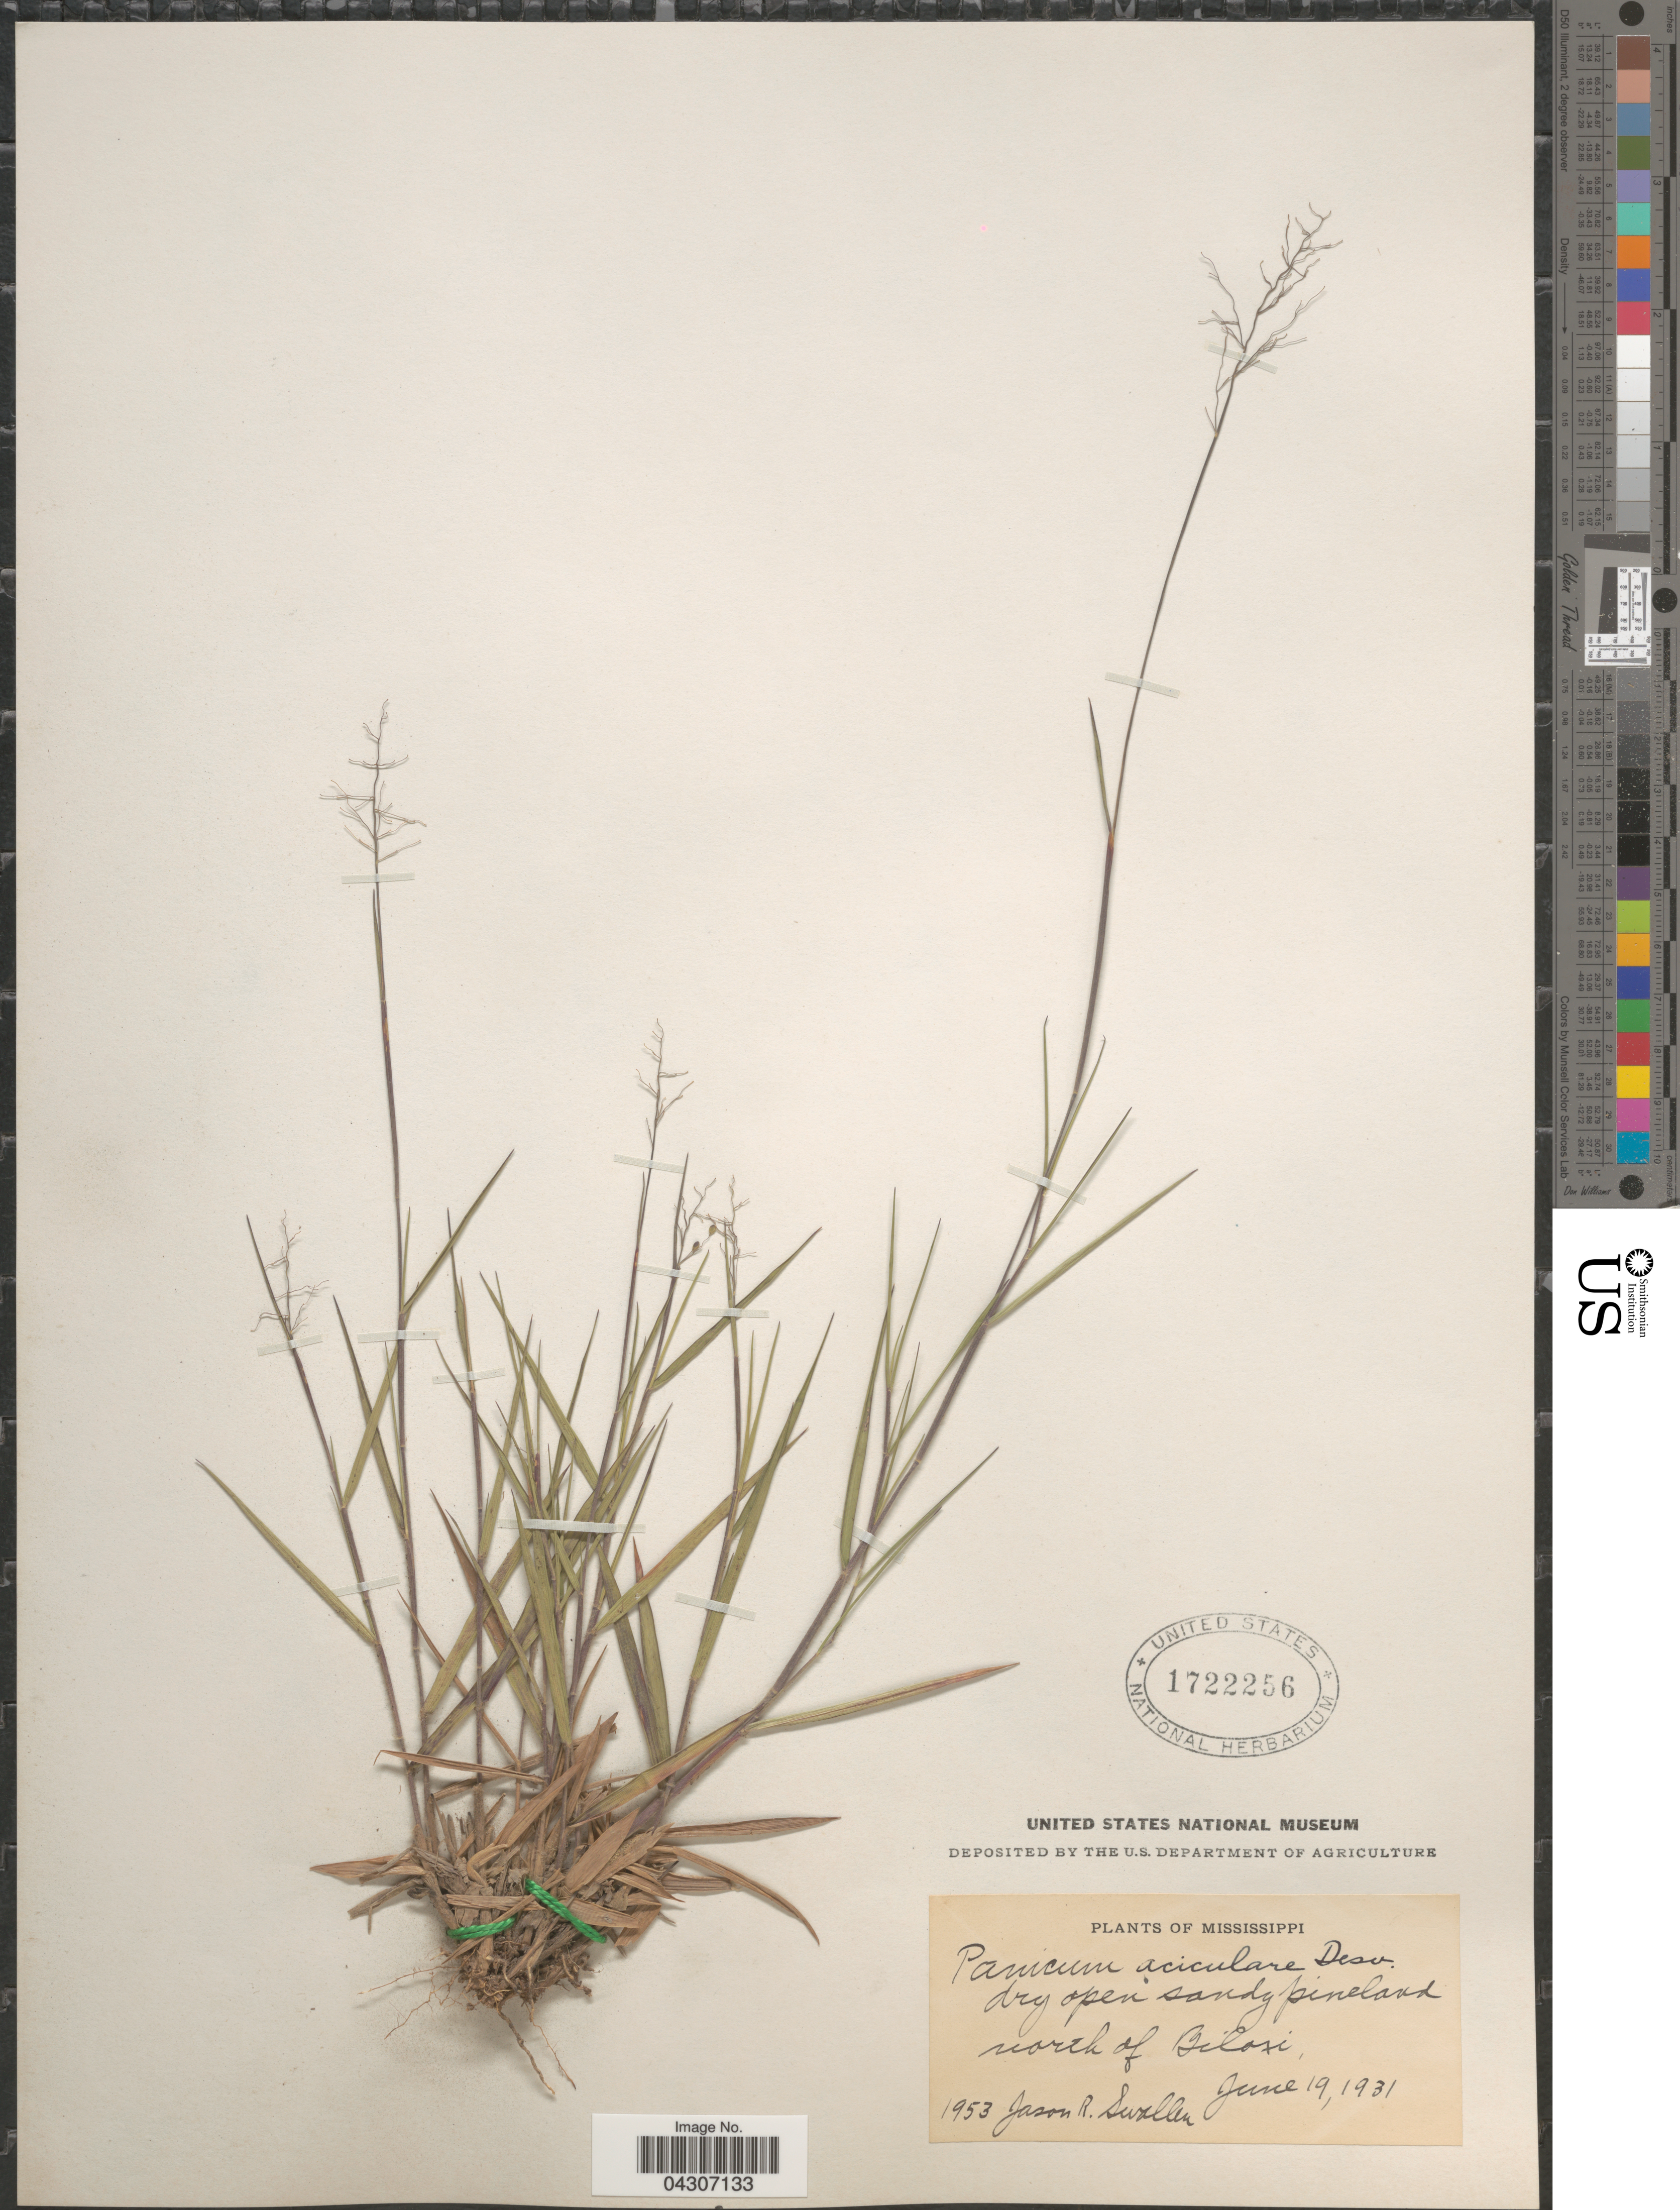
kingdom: Plantae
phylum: Tracheophyta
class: Liliopsida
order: Poales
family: Poaceae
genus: Dichanthelium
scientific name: Dichanthelium aciculare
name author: (Desv. ex Poir.) Gould & C.A. Clark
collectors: J. R. Swallen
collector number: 1953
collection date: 1931-06-19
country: United States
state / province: Mississippi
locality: North of Biloxi.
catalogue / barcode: US 1722256